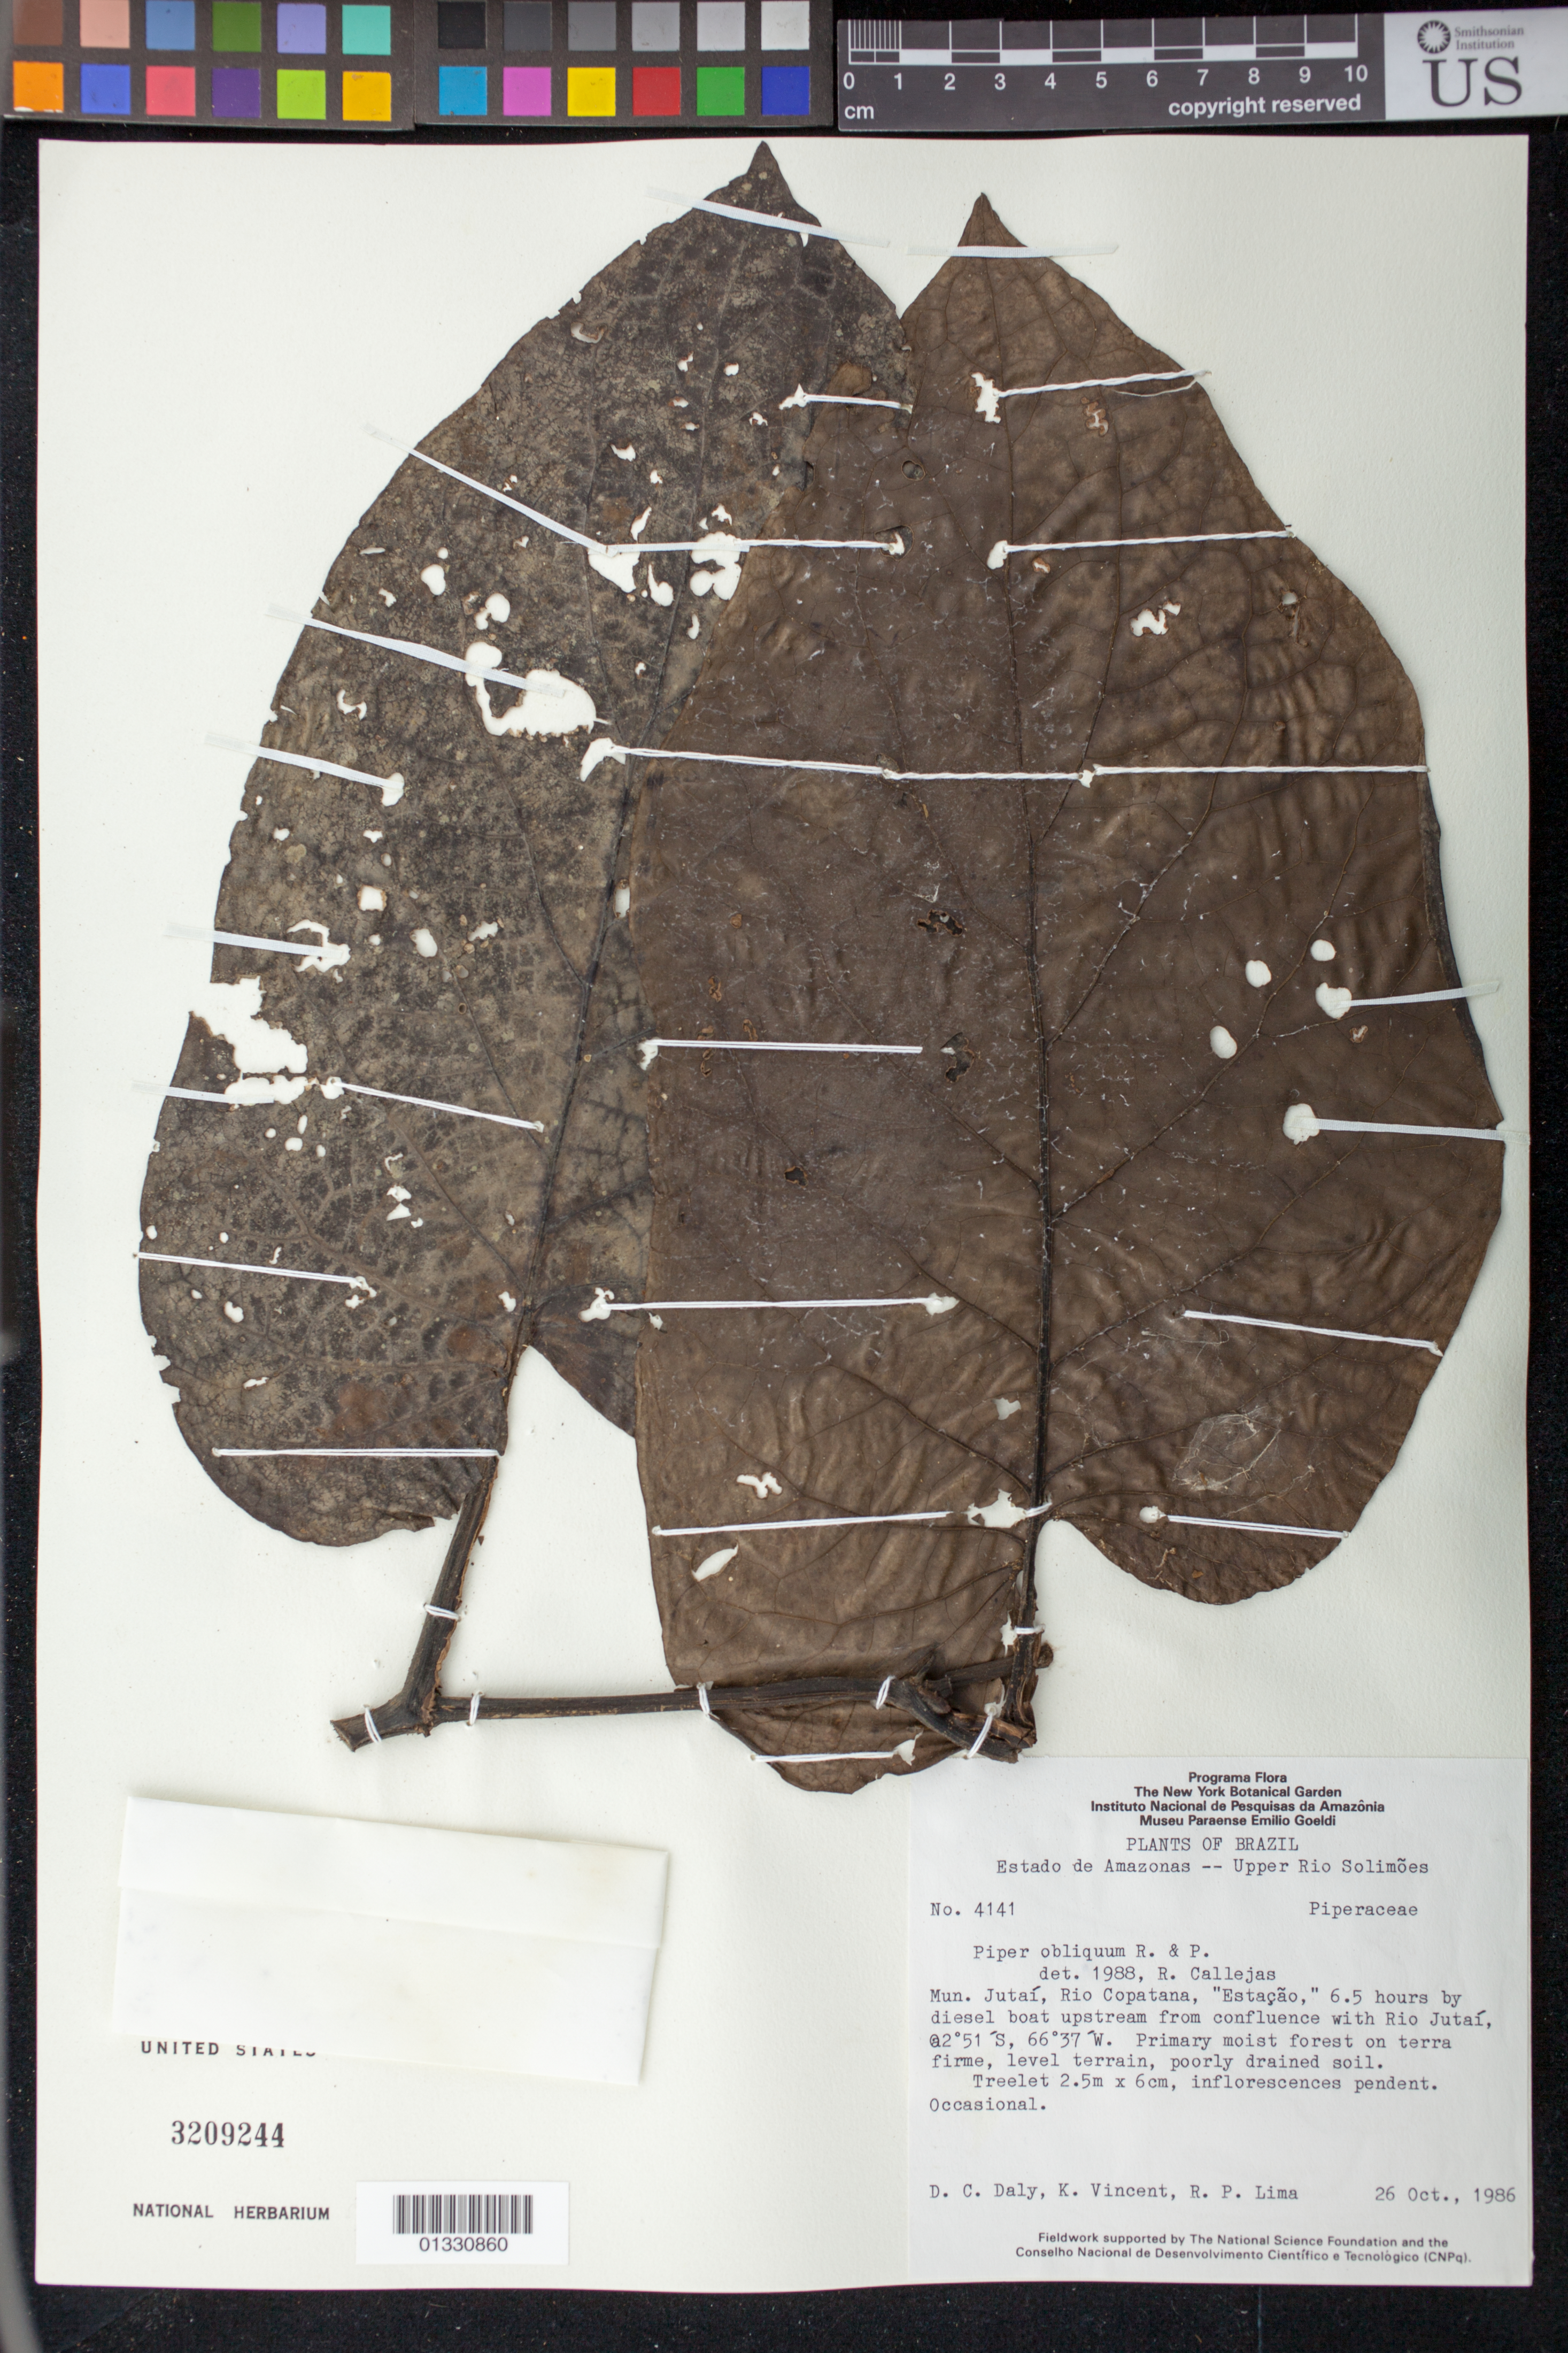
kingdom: Plantae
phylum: Tracheophyta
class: Magnoliopsida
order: Piperales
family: Piperaceae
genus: Piper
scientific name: Piper obliquum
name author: Ruiz & Pav.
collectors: D. C. Daly, K. Vincent & R. P. Lima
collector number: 4141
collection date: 1986-10-26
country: Brazil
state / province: Amazonas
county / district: Jutaí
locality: Rio Copatana, "Estação", 6.5 hours by diesel boat upstream from confluence with Rio Jutaí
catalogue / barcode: US 3209244